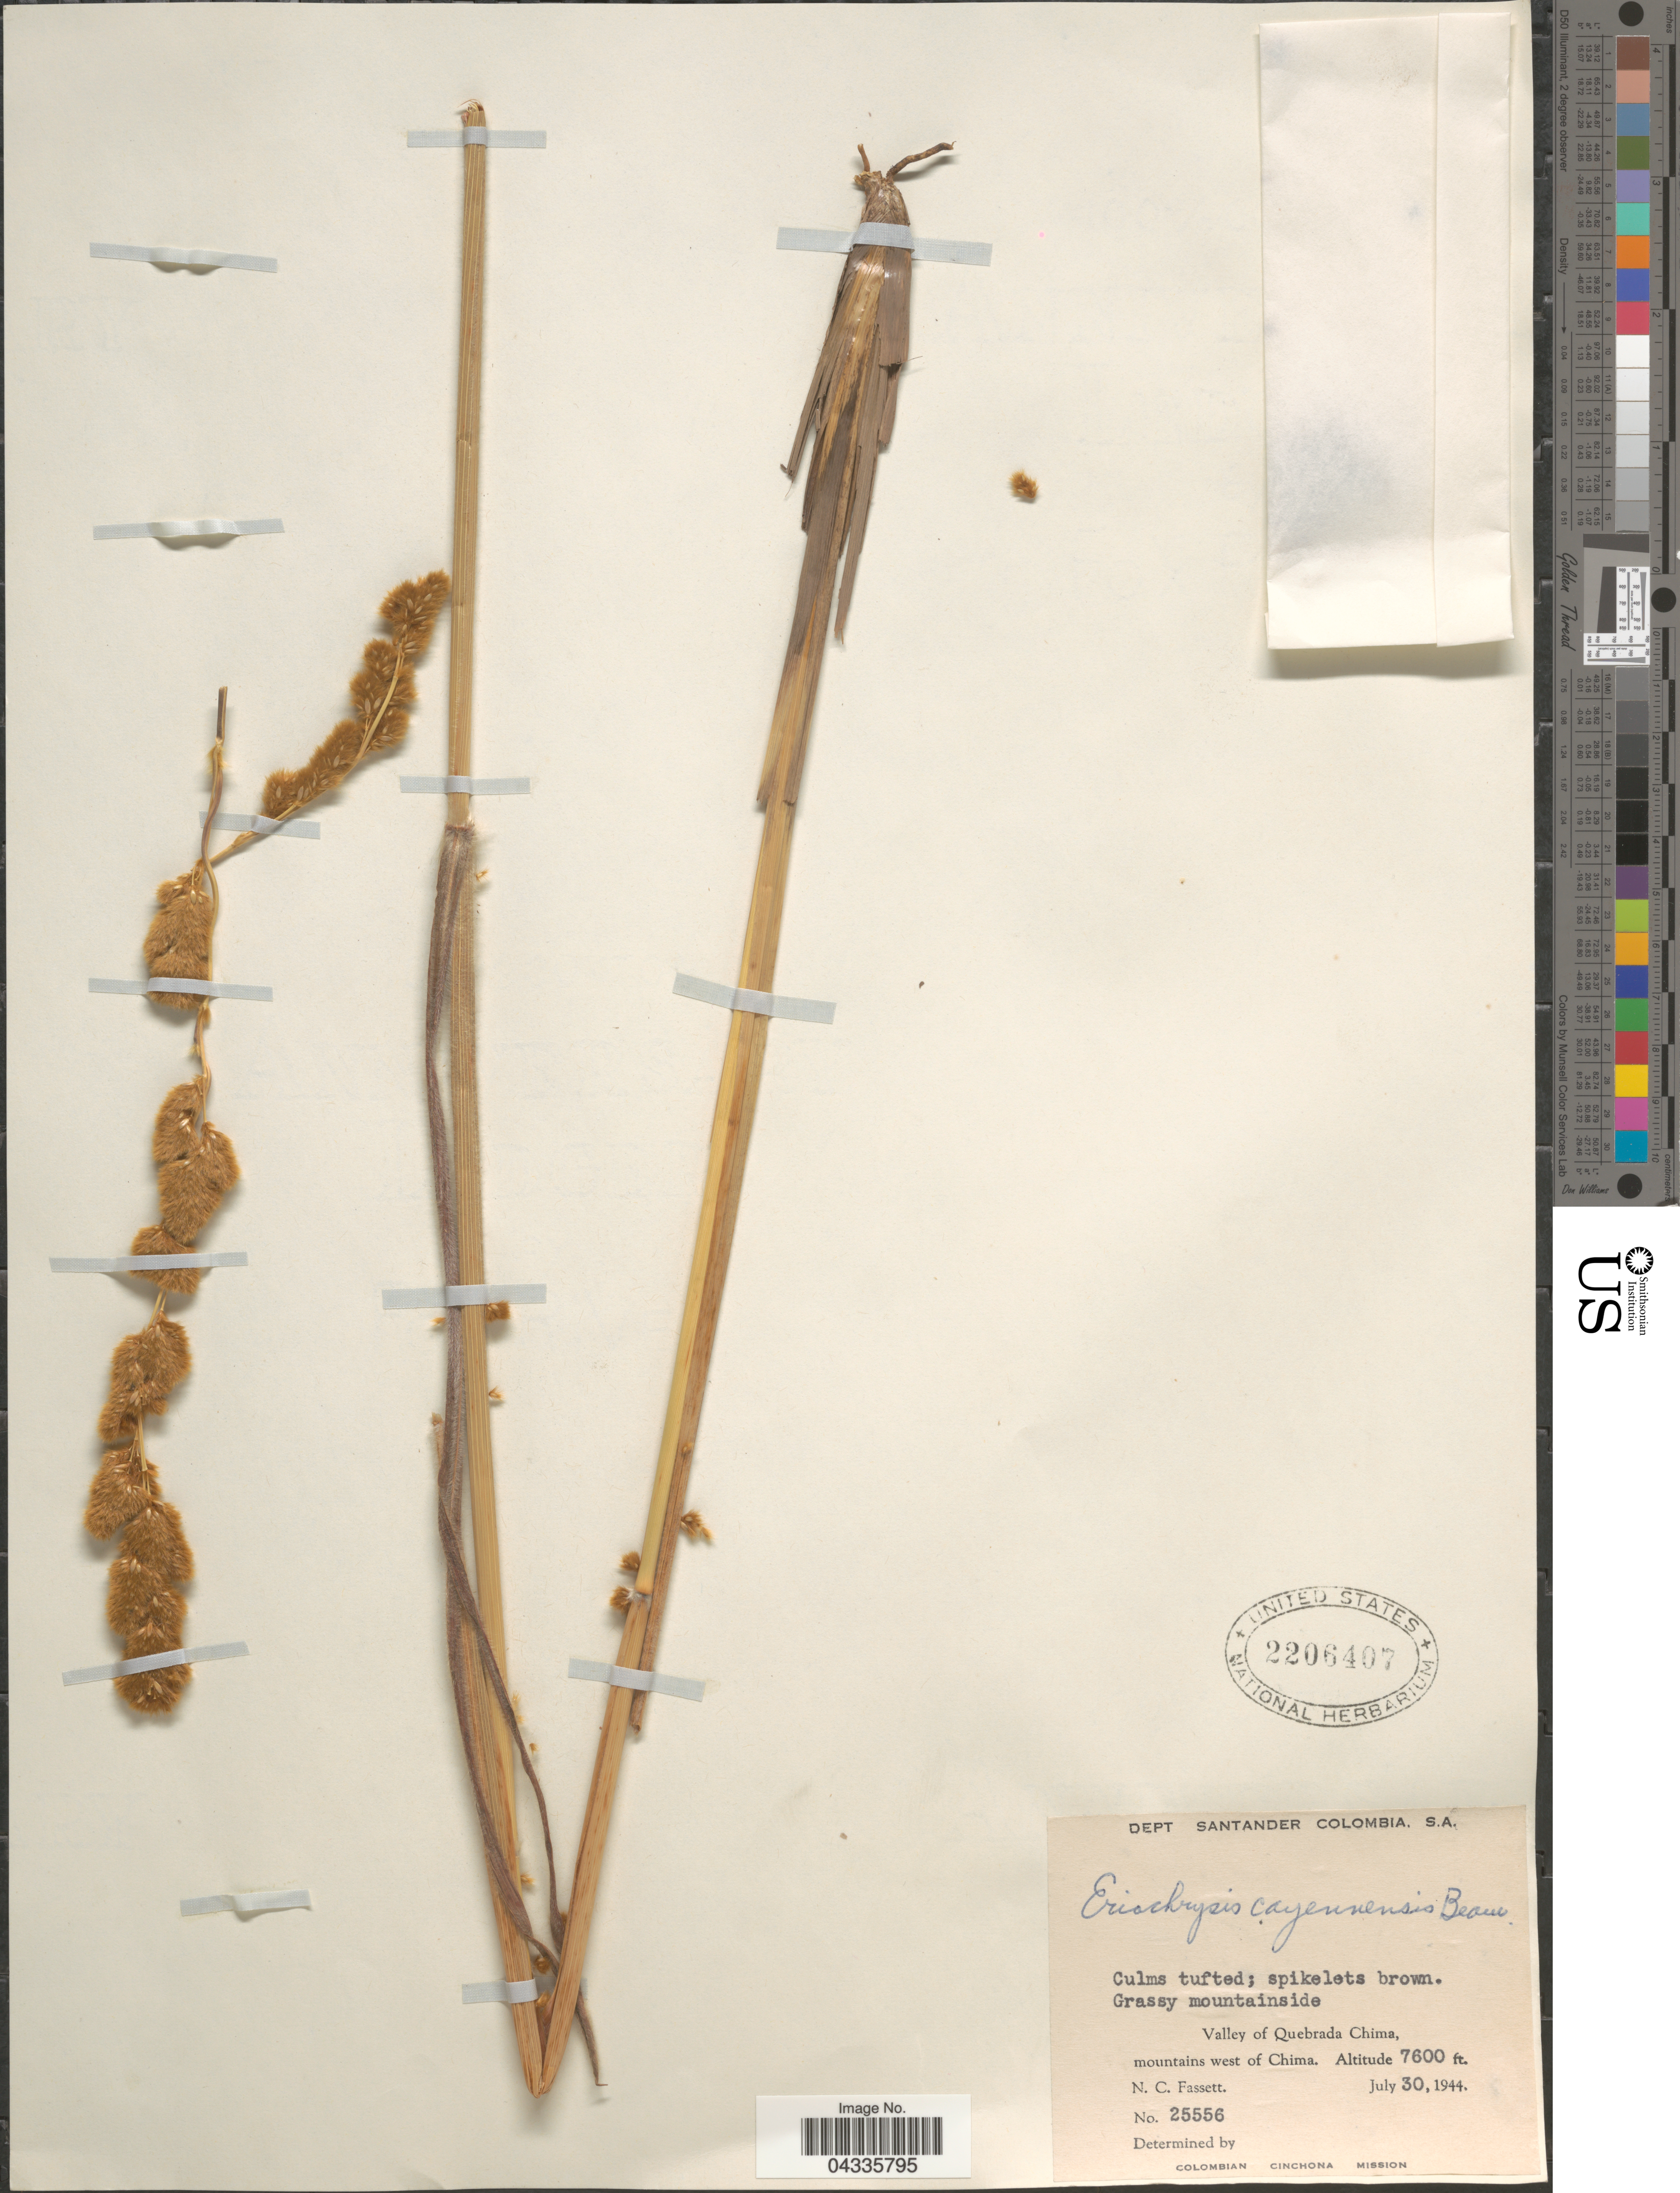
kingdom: Plantae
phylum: Tracheophyta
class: Liliopsida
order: Poales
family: Poaceae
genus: Eriochrysis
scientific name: Eriochrysis cayennensis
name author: P. Beauv.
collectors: N. C. Fassett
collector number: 25556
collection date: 1944-07-30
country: Colombia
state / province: Santander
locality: Dept. Santander. Valley of Quebrada Chima, mountains west of Chima. Colombian Cinchona Mission.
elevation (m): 2316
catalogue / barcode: US 2206407